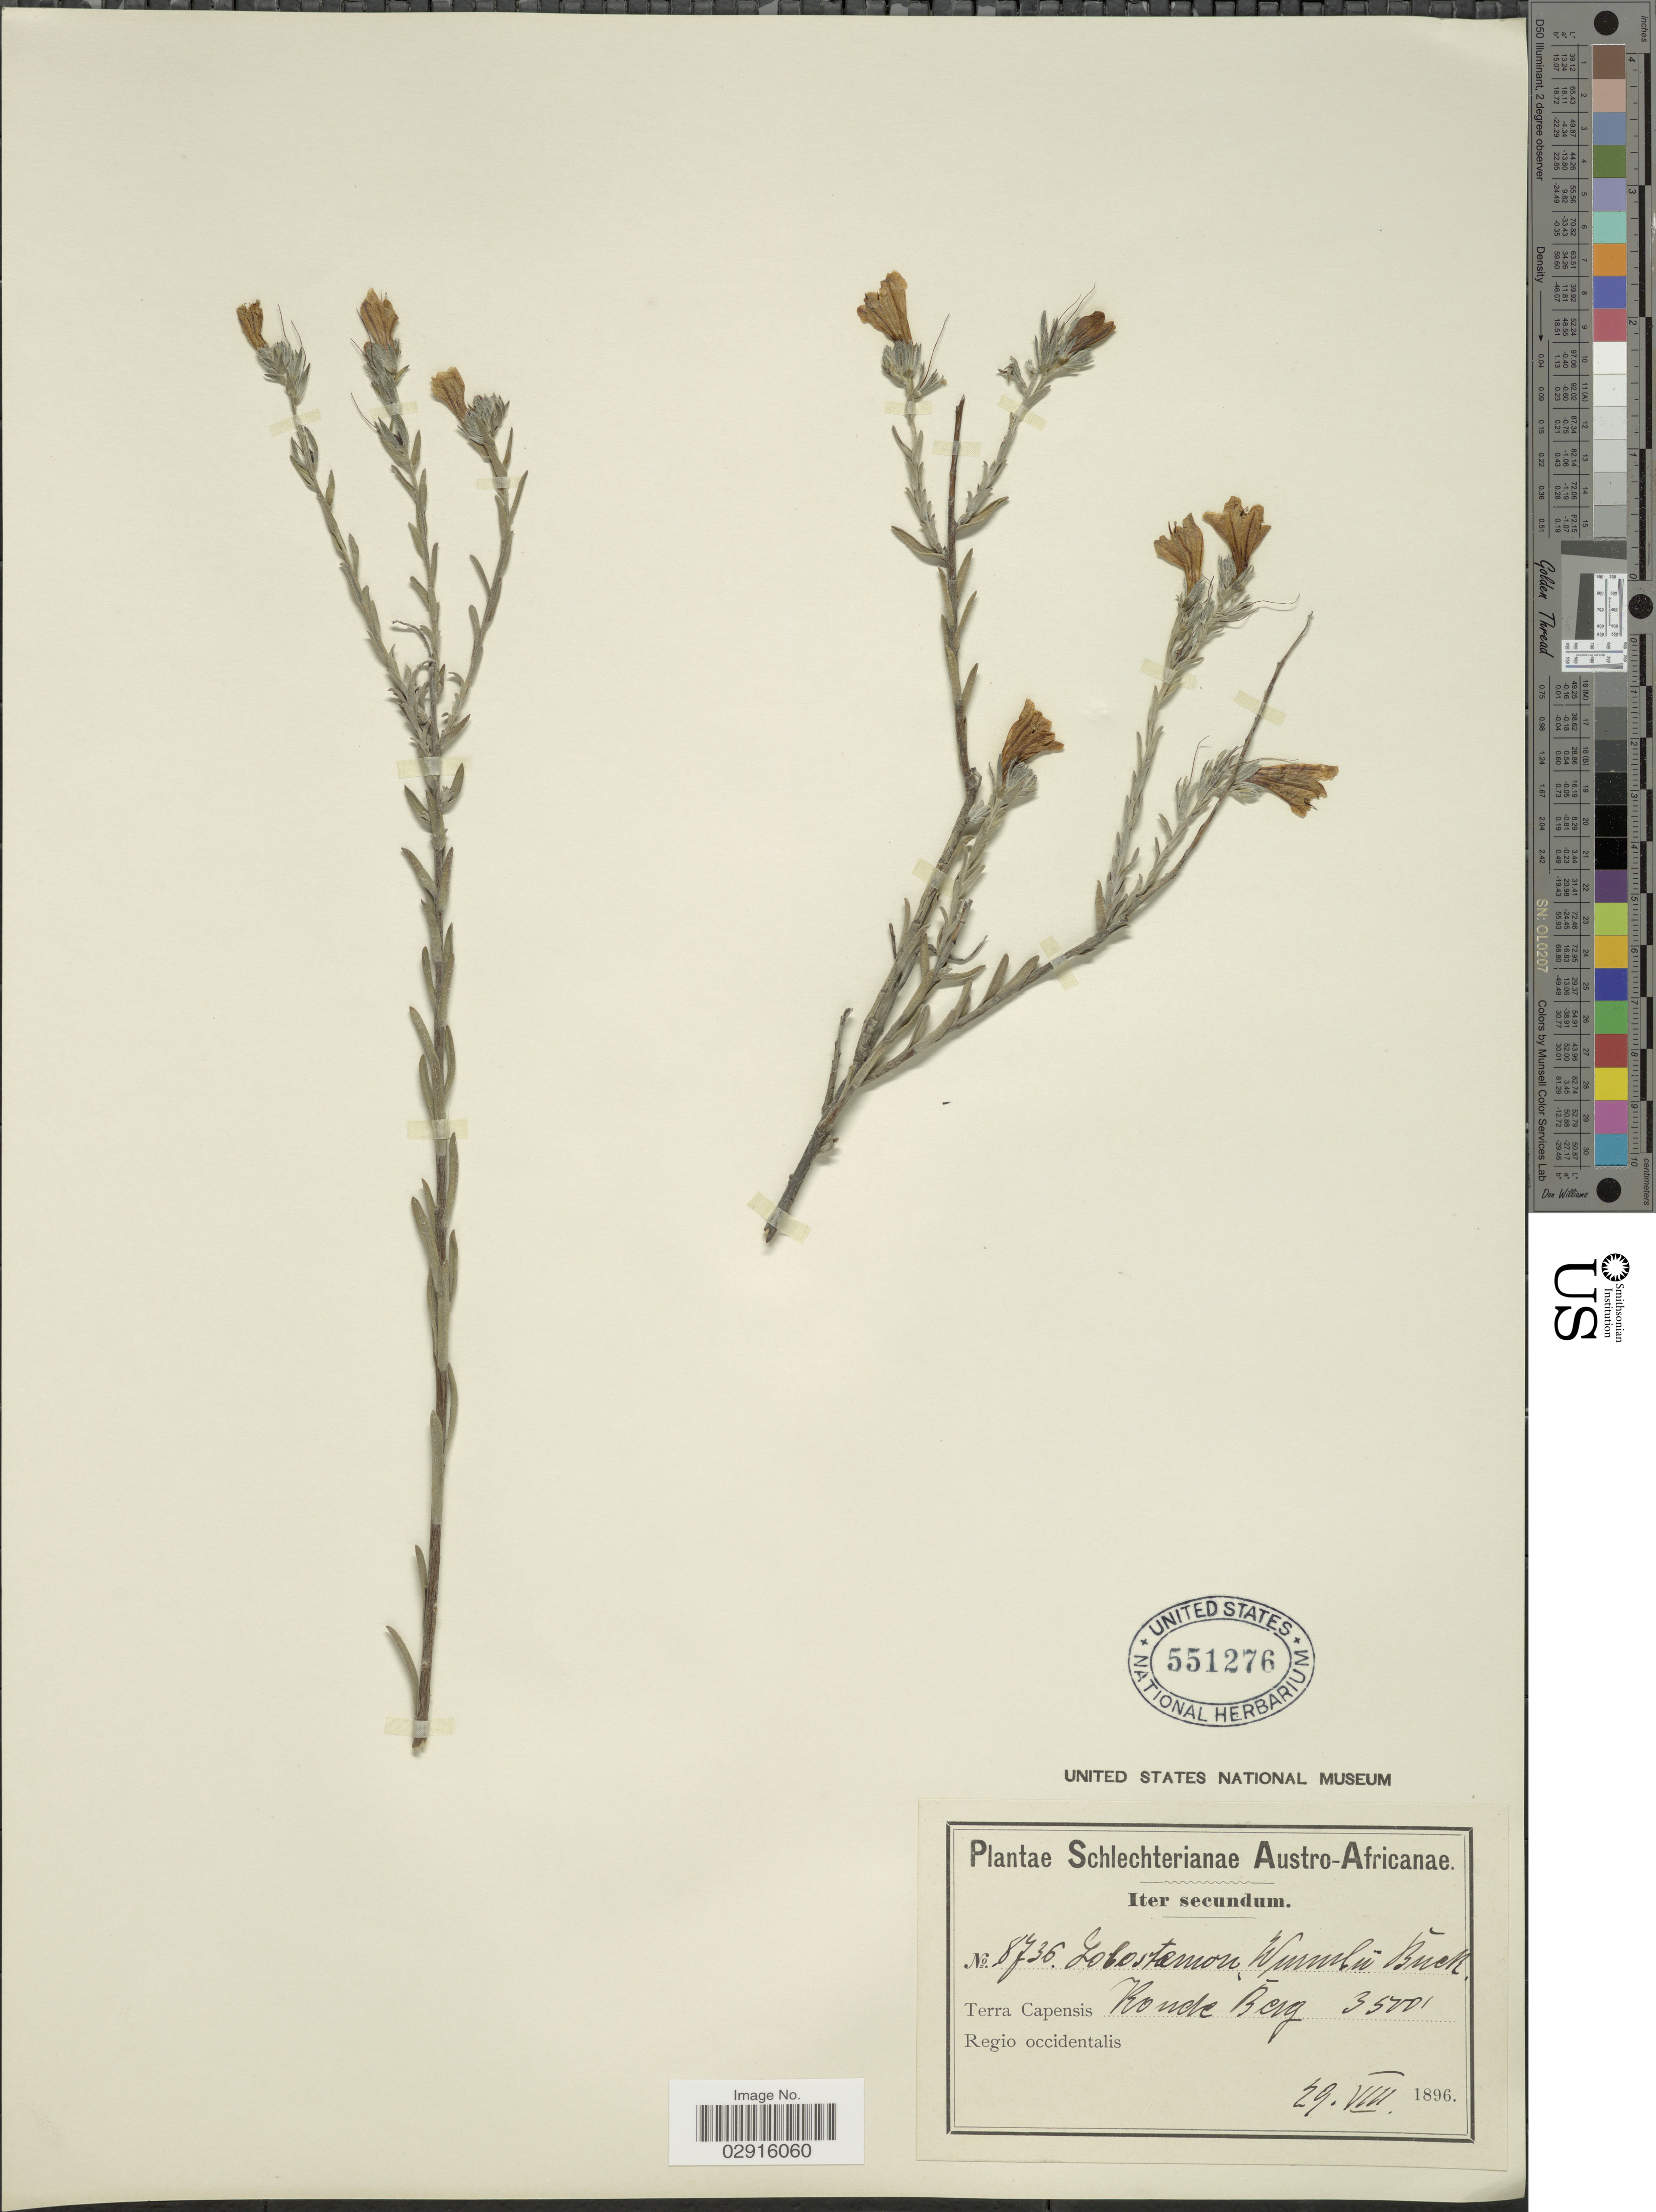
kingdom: Plantae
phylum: Tracheophyta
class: Magnoliopsida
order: Boraginales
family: Boraginaceae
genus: Lobostemon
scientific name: Lobostemon wurmbii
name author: DC. & A. DC.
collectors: Schlechter, --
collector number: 8736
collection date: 1896-08-29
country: South Africa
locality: Austro-Africanae. Terra Capensis Koude Berg. Regio occidentalis.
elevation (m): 1067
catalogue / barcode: US 551276